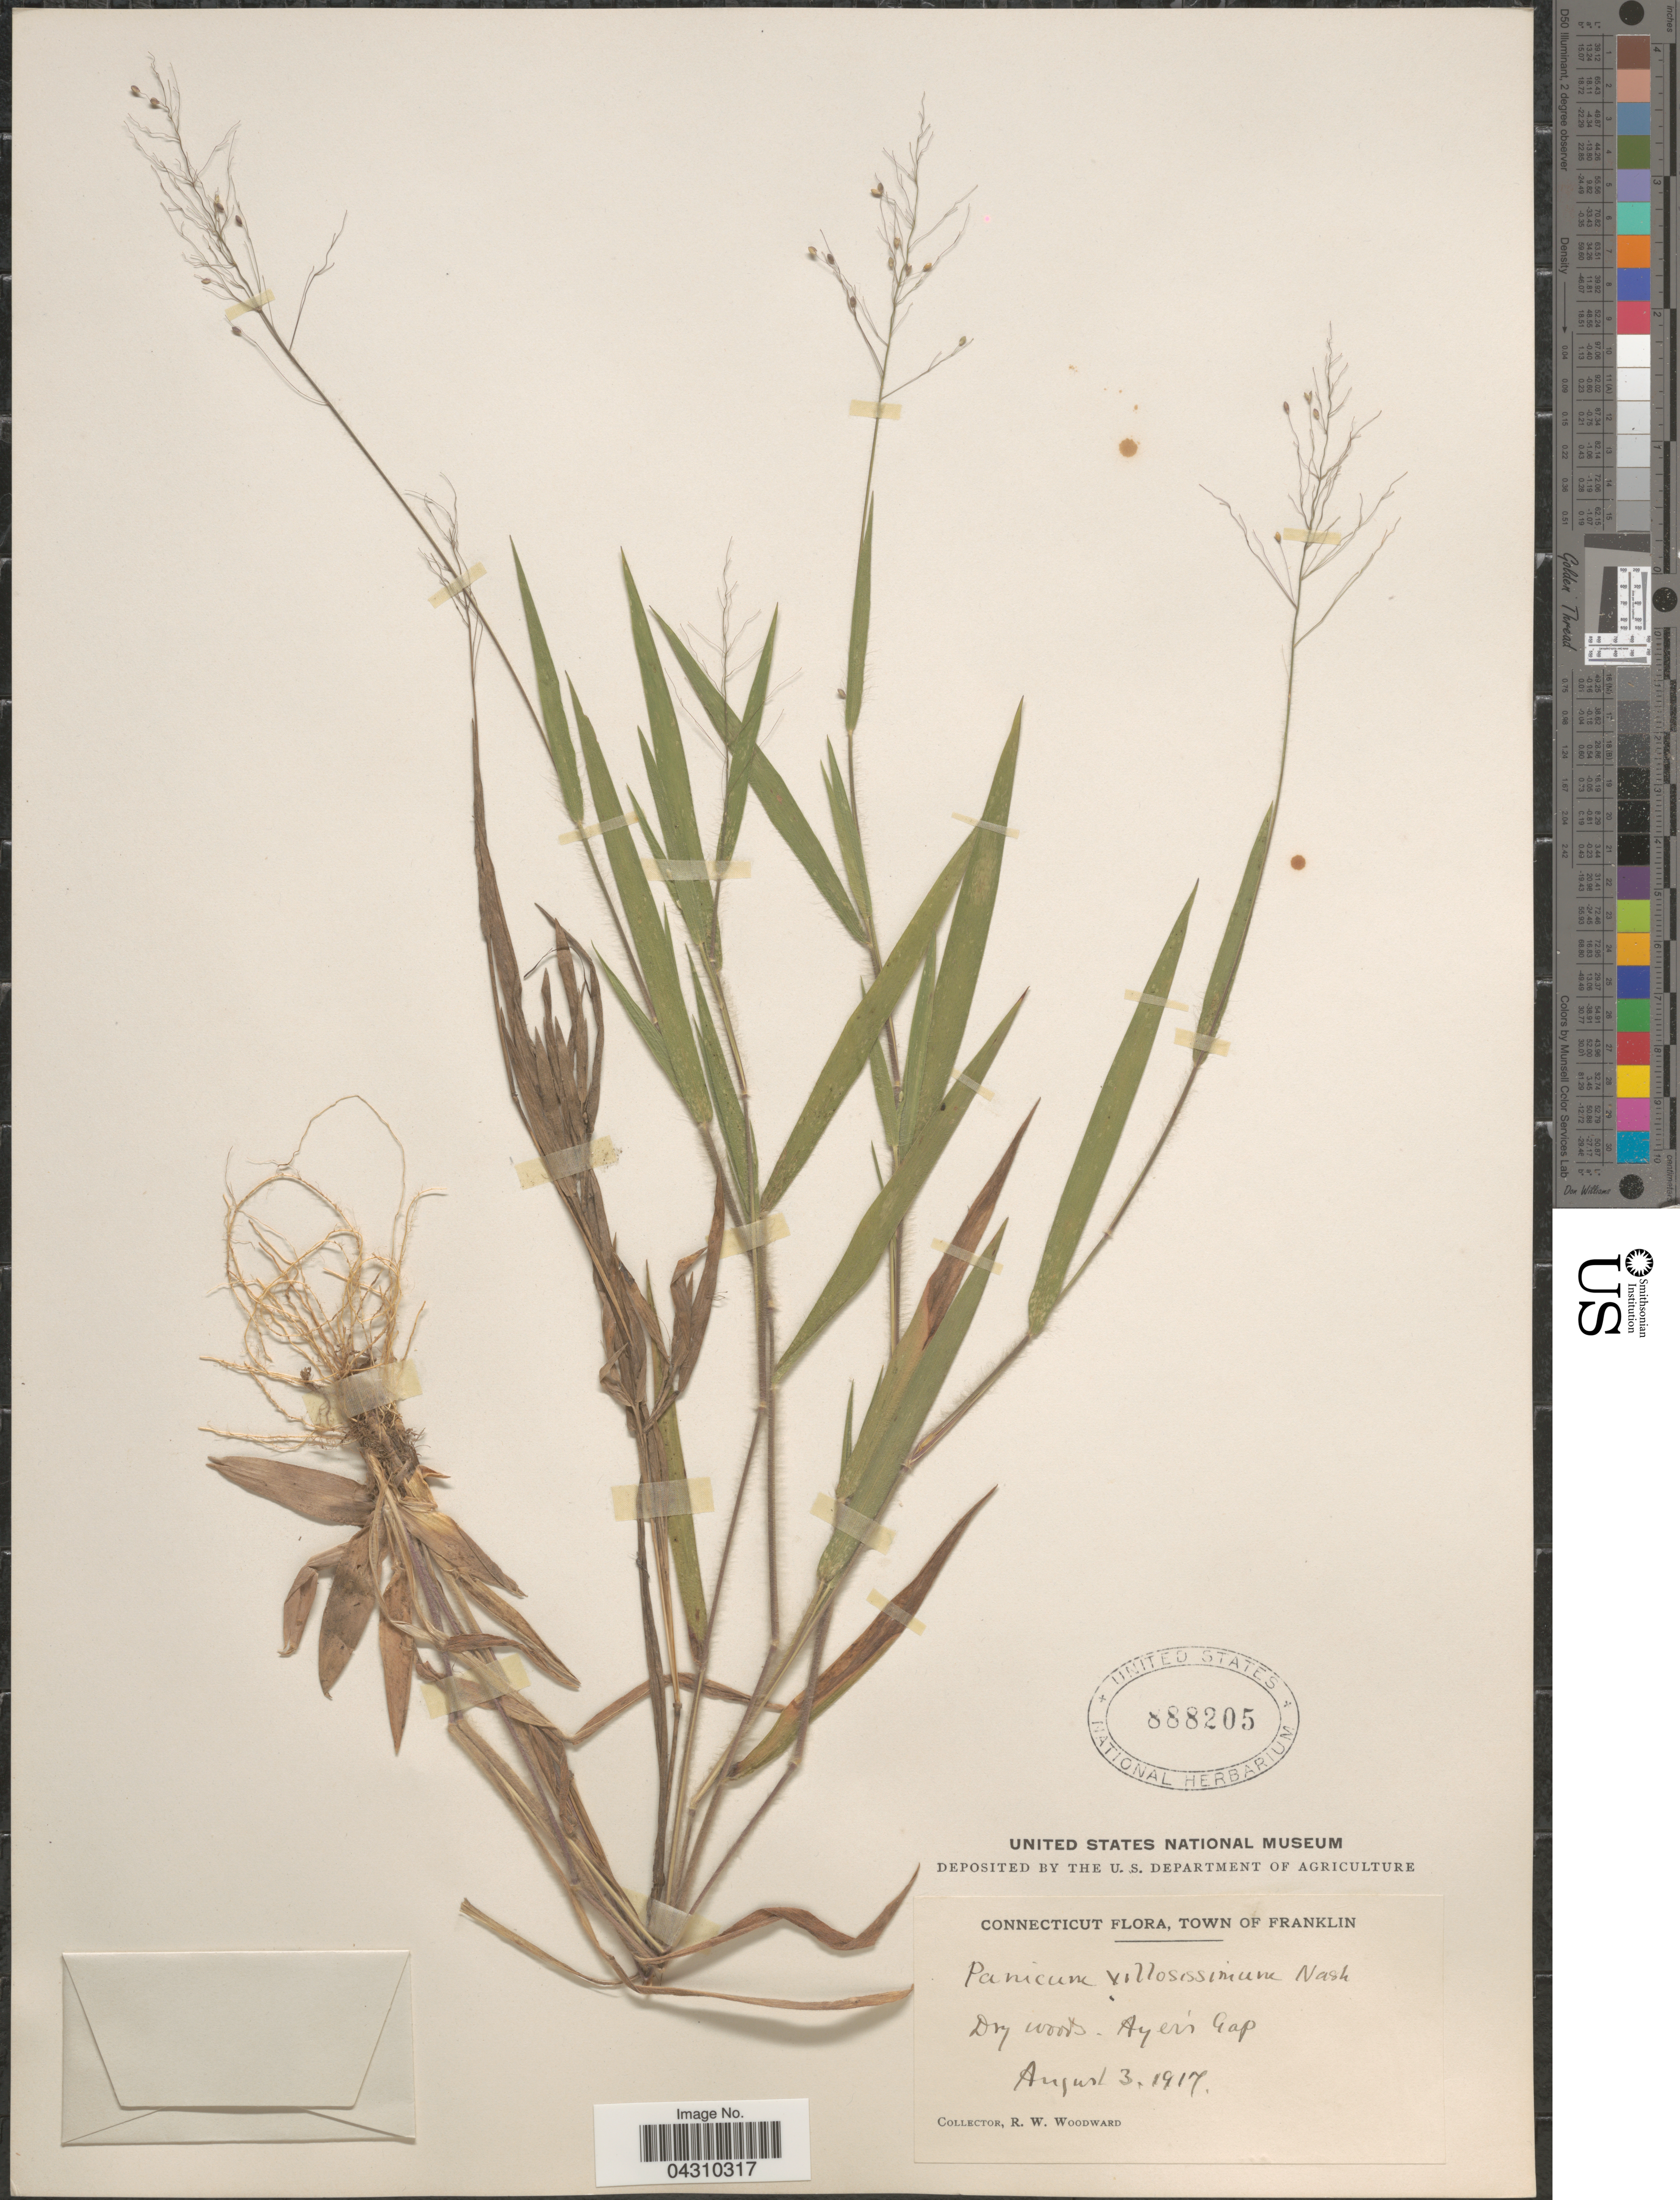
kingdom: Plantae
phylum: Tracheophyta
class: Liliopsida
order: Poales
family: Poaceae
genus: Dichanthelium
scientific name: Dichanthelium acuminatum var. acuminatum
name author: (Sw.) Gould & C.A. Clark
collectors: R. Woodward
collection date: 1917-08-03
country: United States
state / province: Connecticut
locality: Town of Franklin. Dry woods. Ayer's Gap.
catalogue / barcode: US 888205